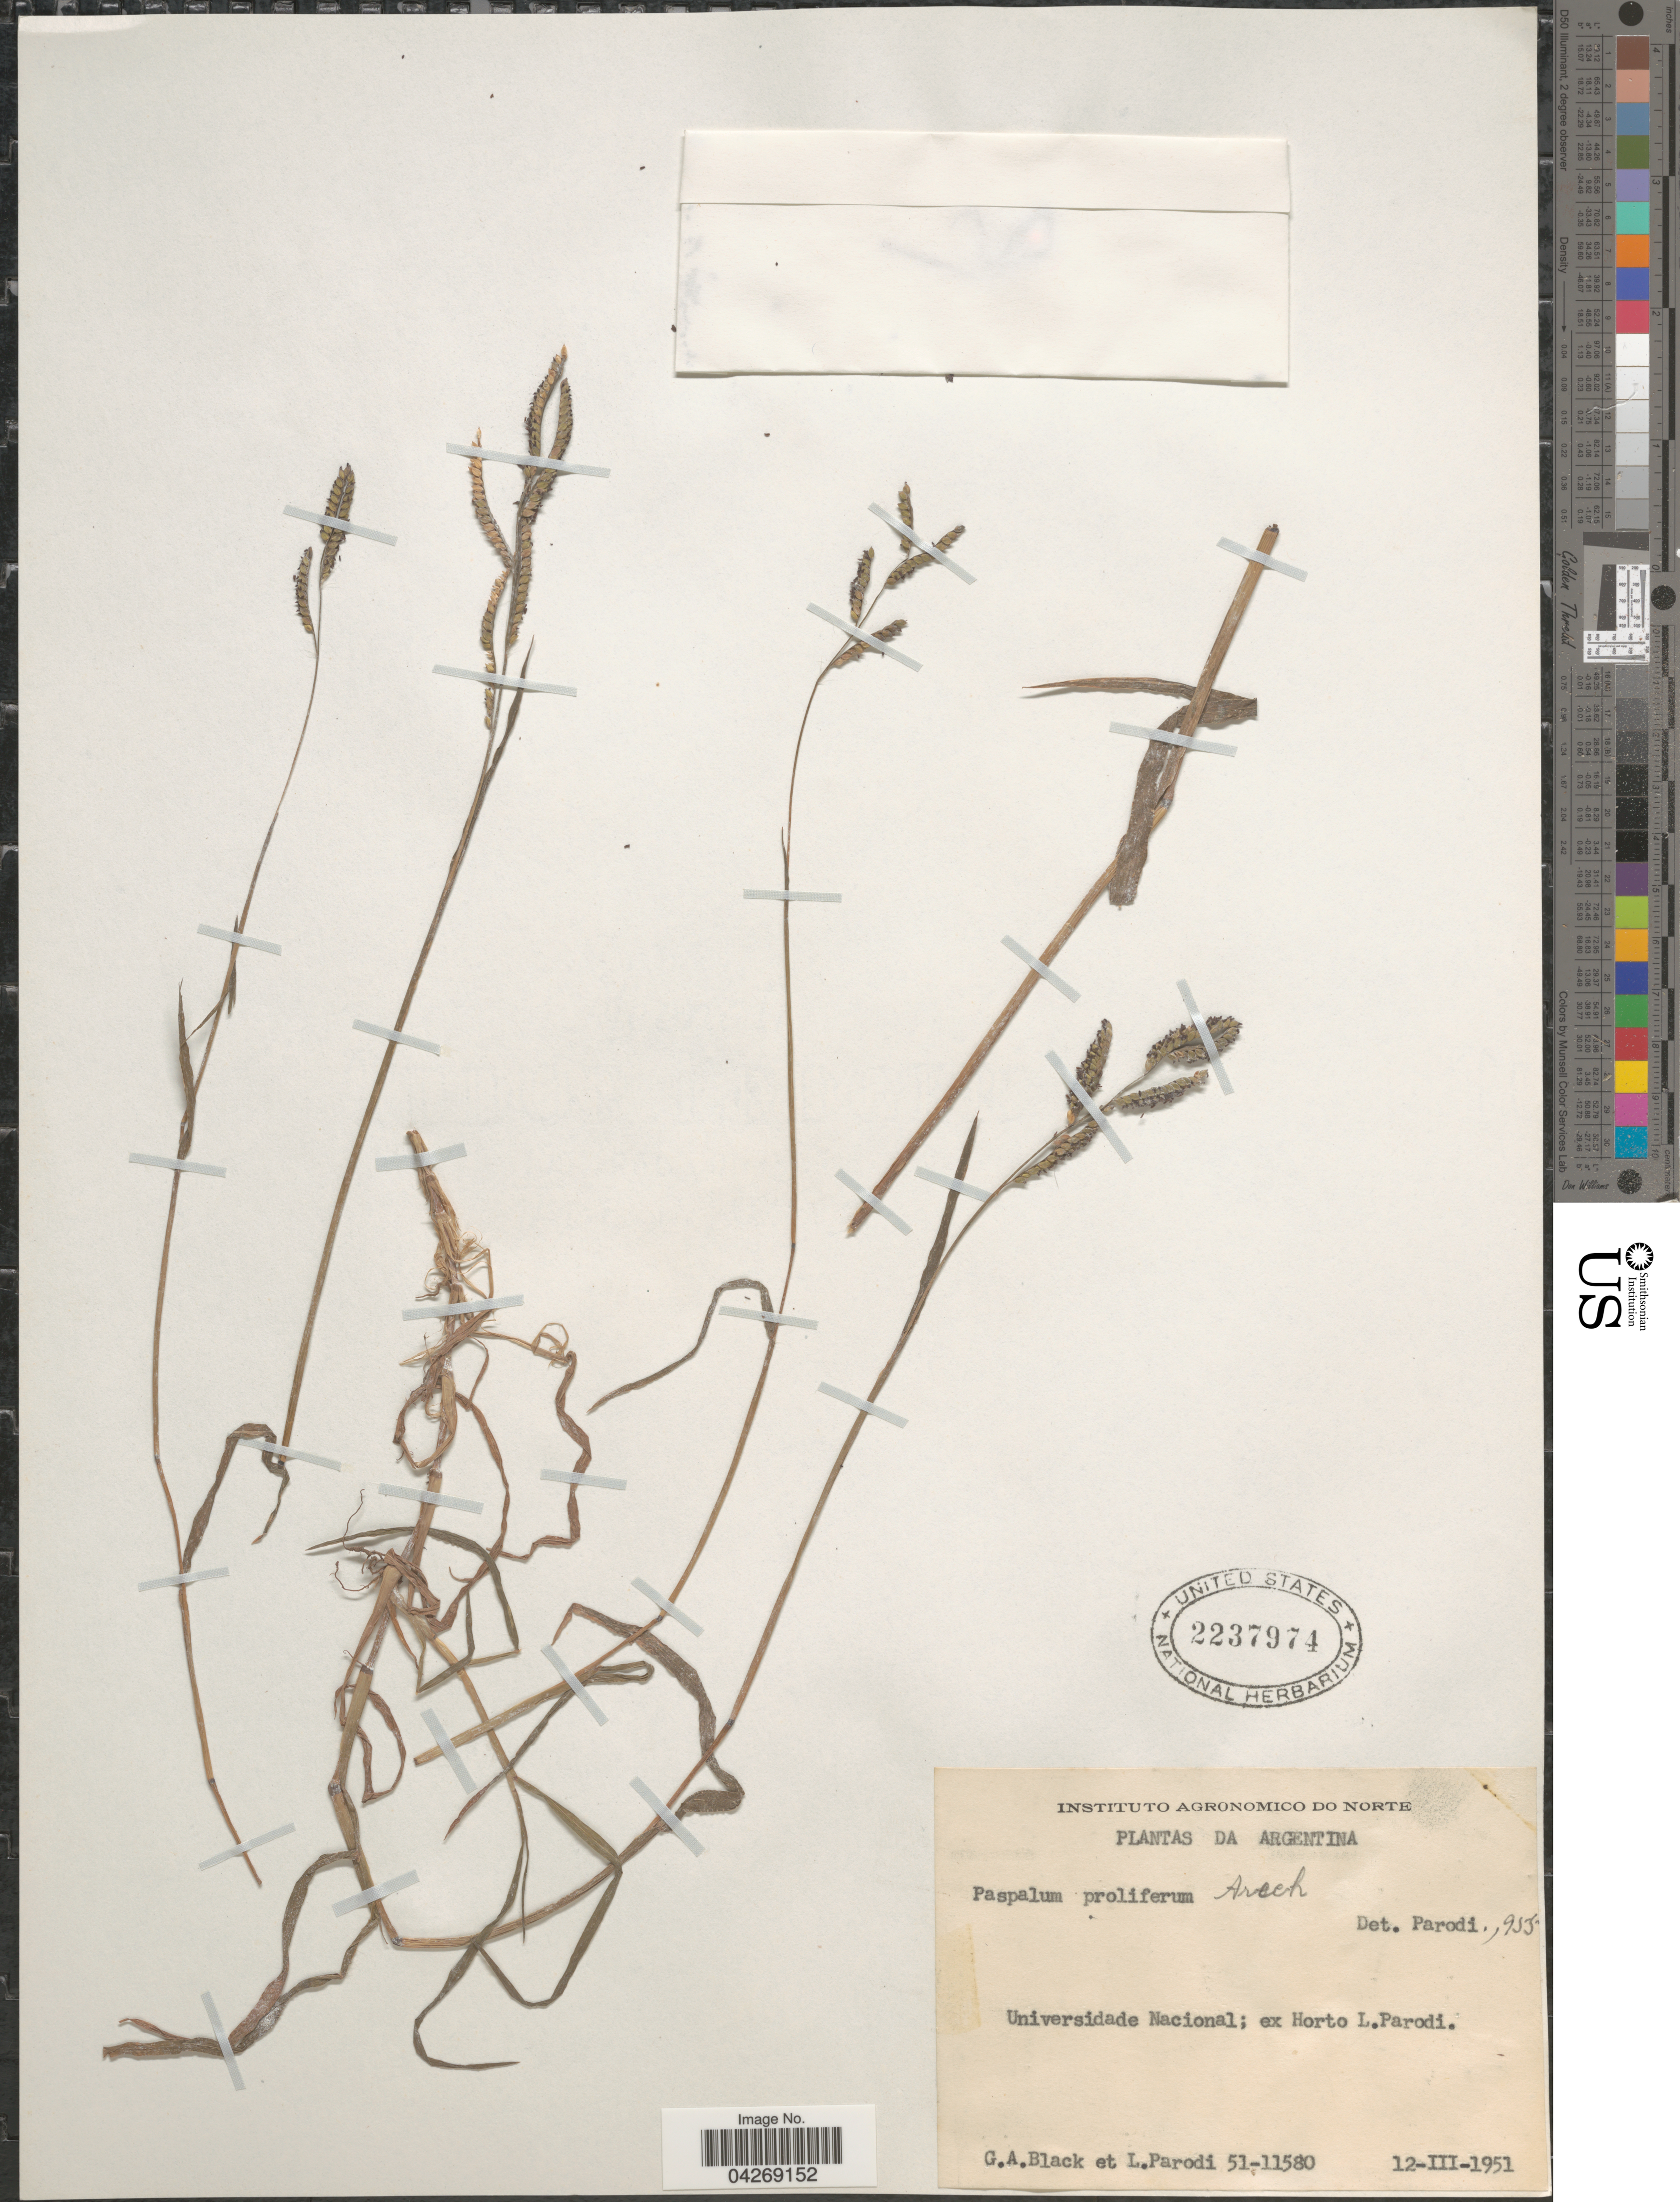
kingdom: Plantae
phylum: Tracheophyta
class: Liliopsida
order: Poales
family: Poaceae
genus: Paspalum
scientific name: Paspalum denticulatum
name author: Trin.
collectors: G. A. Black & L. R. Parodi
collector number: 51-11580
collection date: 1951-03-12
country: Argentina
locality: Universidade Nacional; ex Horto L. Parodi.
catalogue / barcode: US 2237974